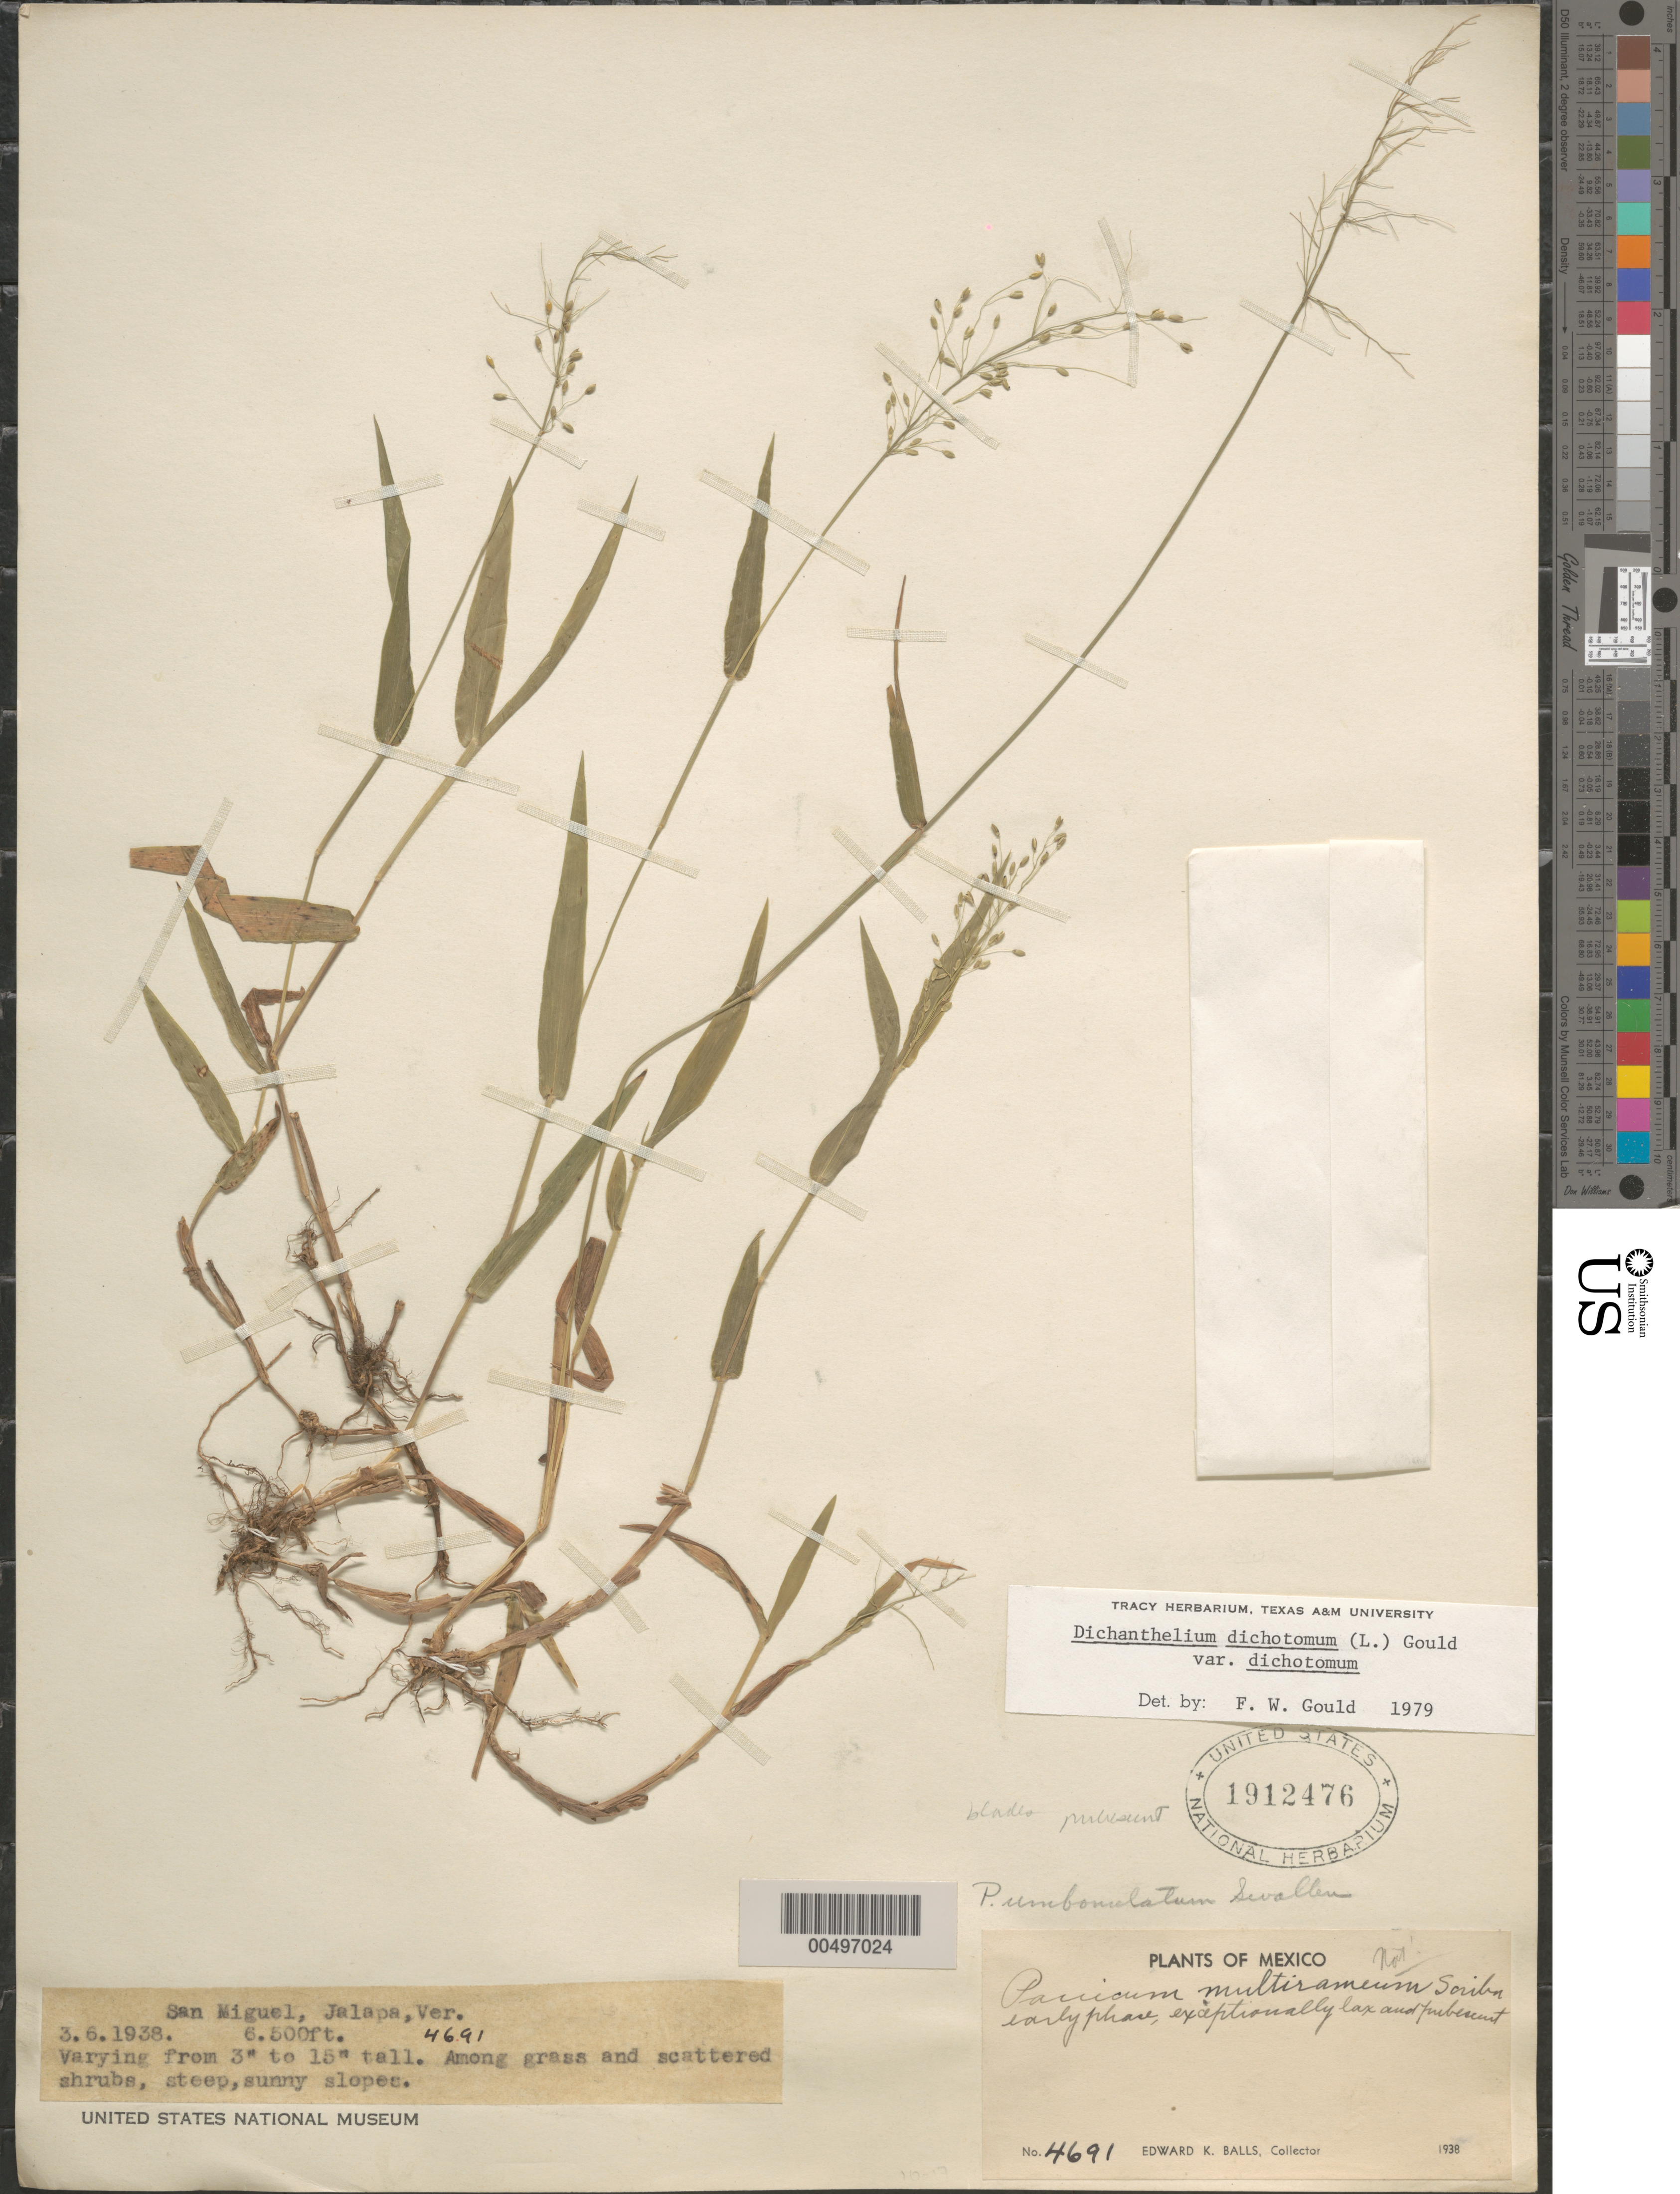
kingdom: Plantae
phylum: Tracheophyta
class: Liliopsida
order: Poales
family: Poaceae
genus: Dichanthelium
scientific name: Dichanthelium dichotomum var. dichotomum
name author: (L.) Gould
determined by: Gould, F. W.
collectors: E. K. Balls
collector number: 4691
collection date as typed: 6 Mar 1938 or 3 Jun 1938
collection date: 1938-03-06 or 1938-06-03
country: Mexico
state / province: Veracruz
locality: San Miguel, Jalapa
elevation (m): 1981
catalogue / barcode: US 1912476